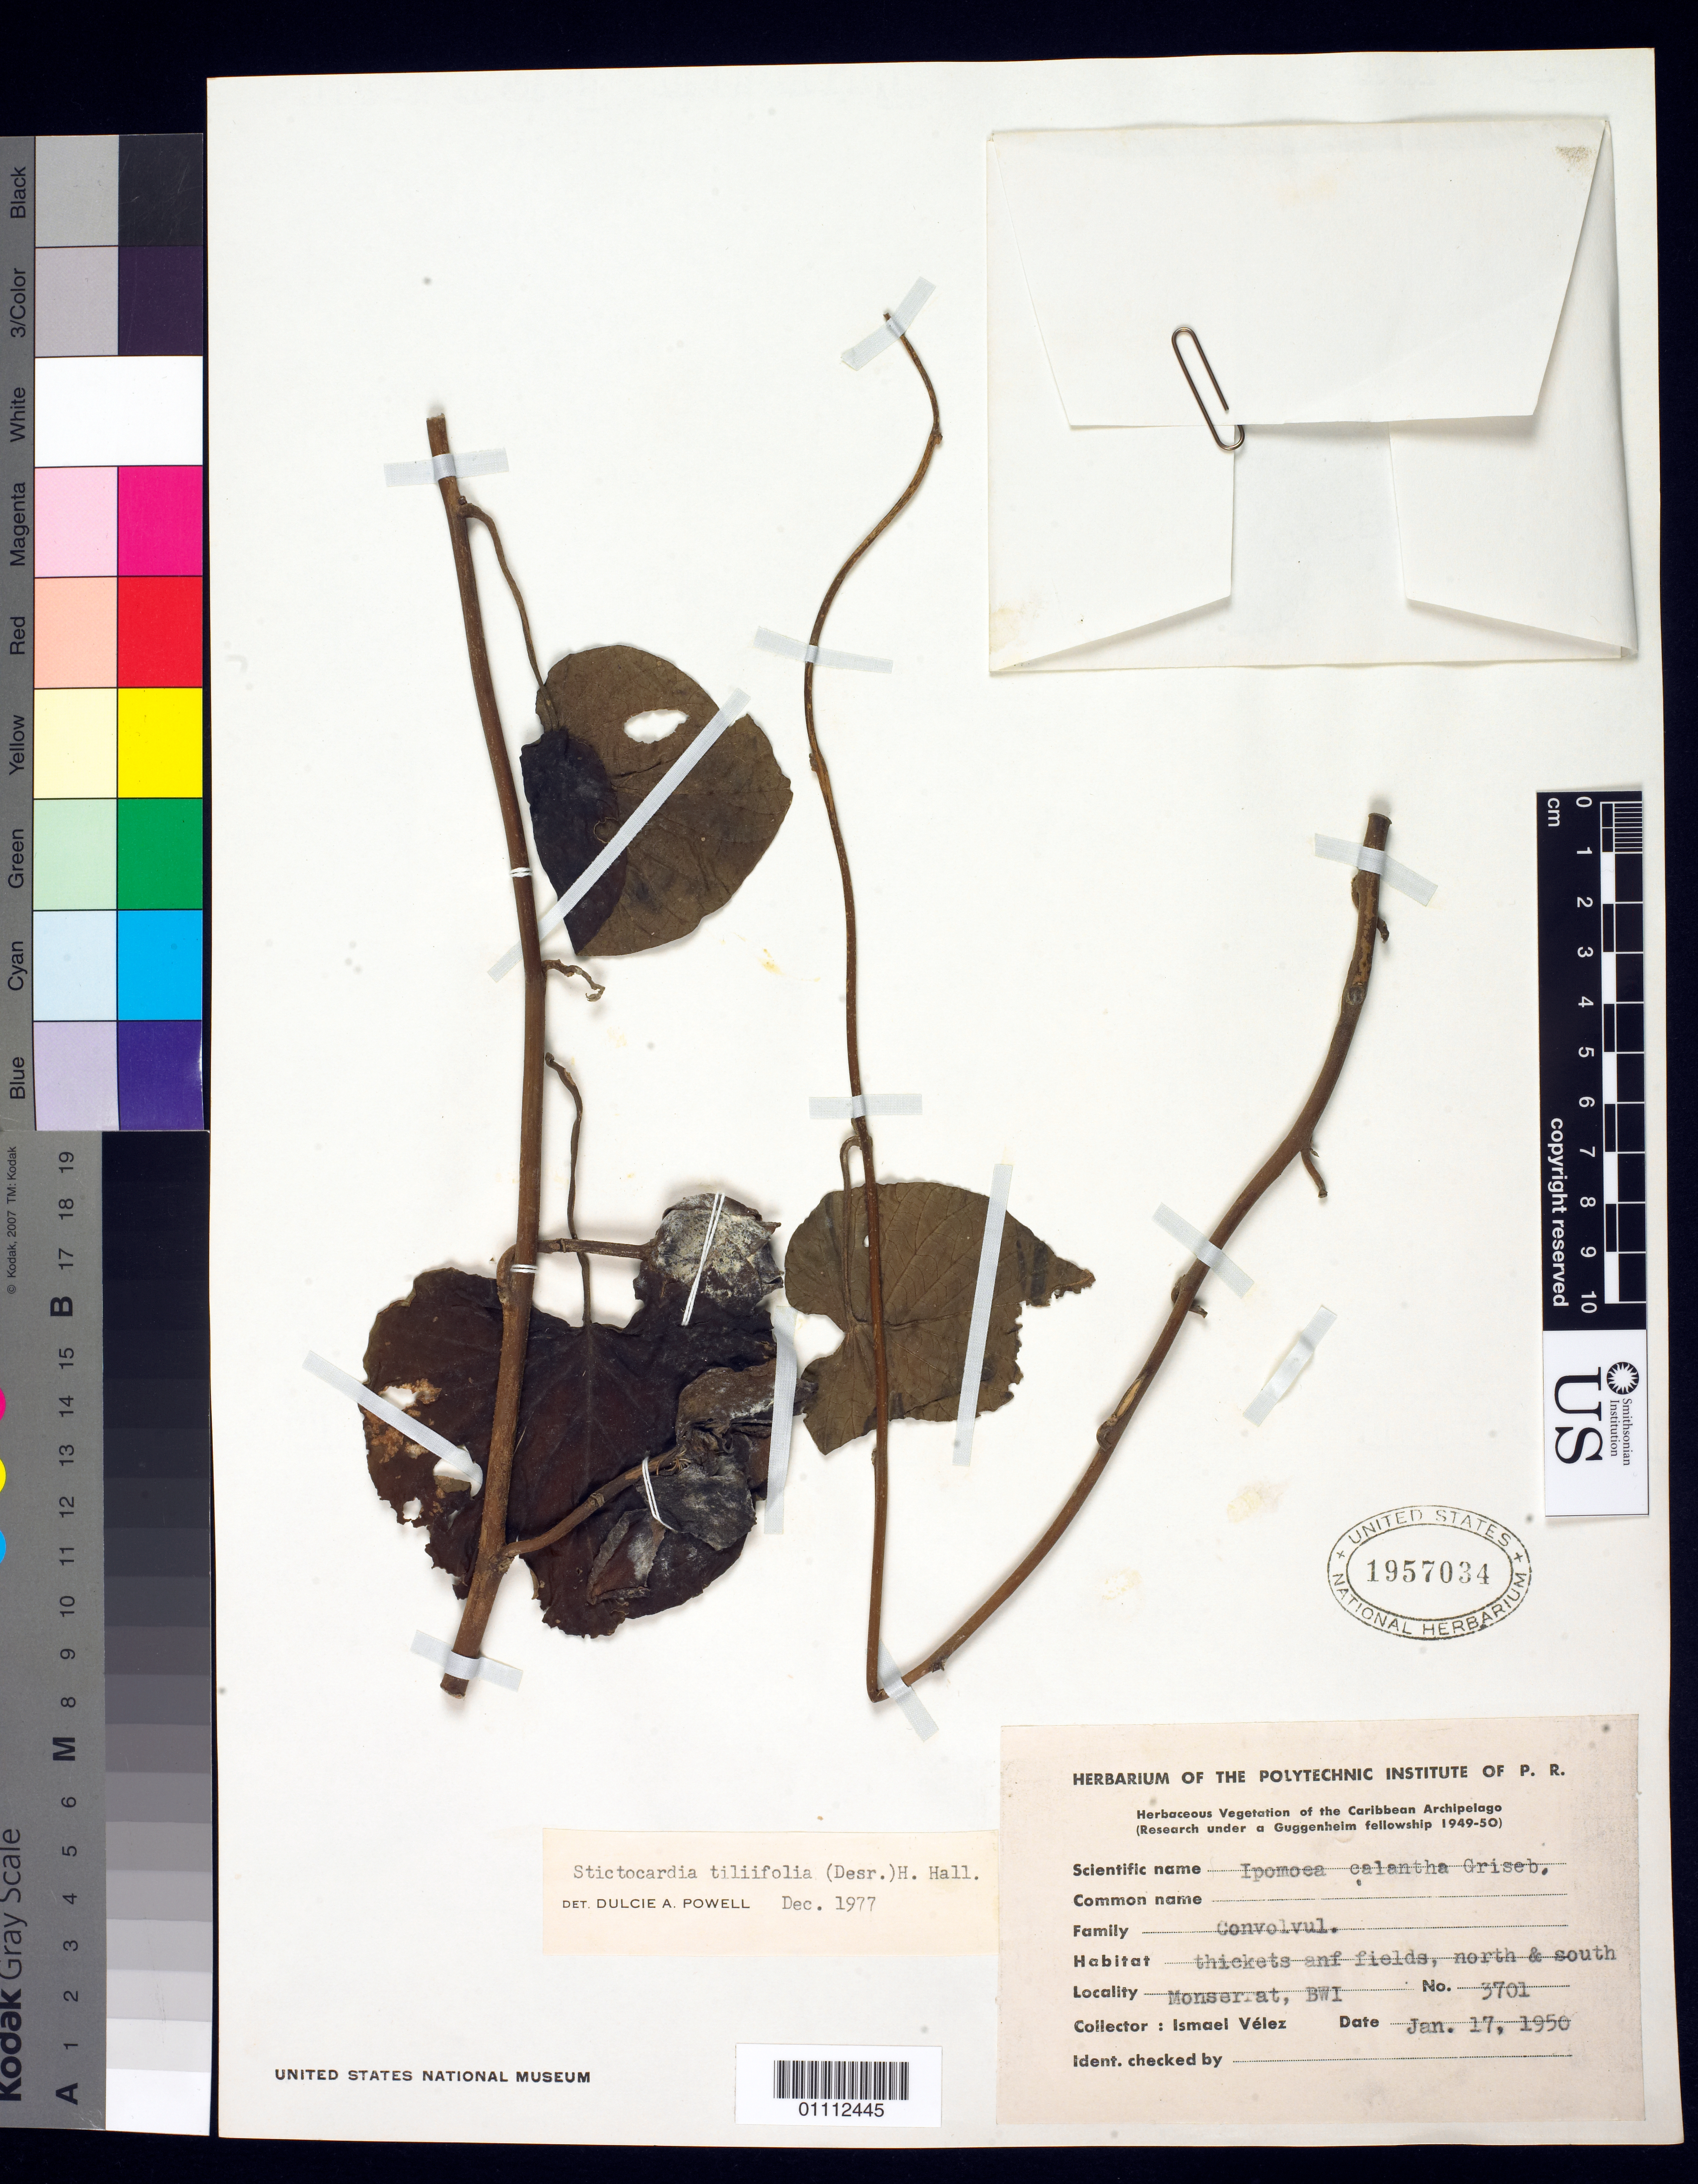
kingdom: Plantae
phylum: Tracheophyta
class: Magnoliopsida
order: Solanales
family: Convolvulaceae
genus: Stictocardia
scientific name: Stictocardia tiliifolia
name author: (Desr.) Hallier f.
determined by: Powell, D. A.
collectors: I. Vélez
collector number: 3701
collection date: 1950-01-17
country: Montserrat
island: Montserrat I.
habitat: Thickets and fields, north and south.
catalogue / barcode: US 1957034